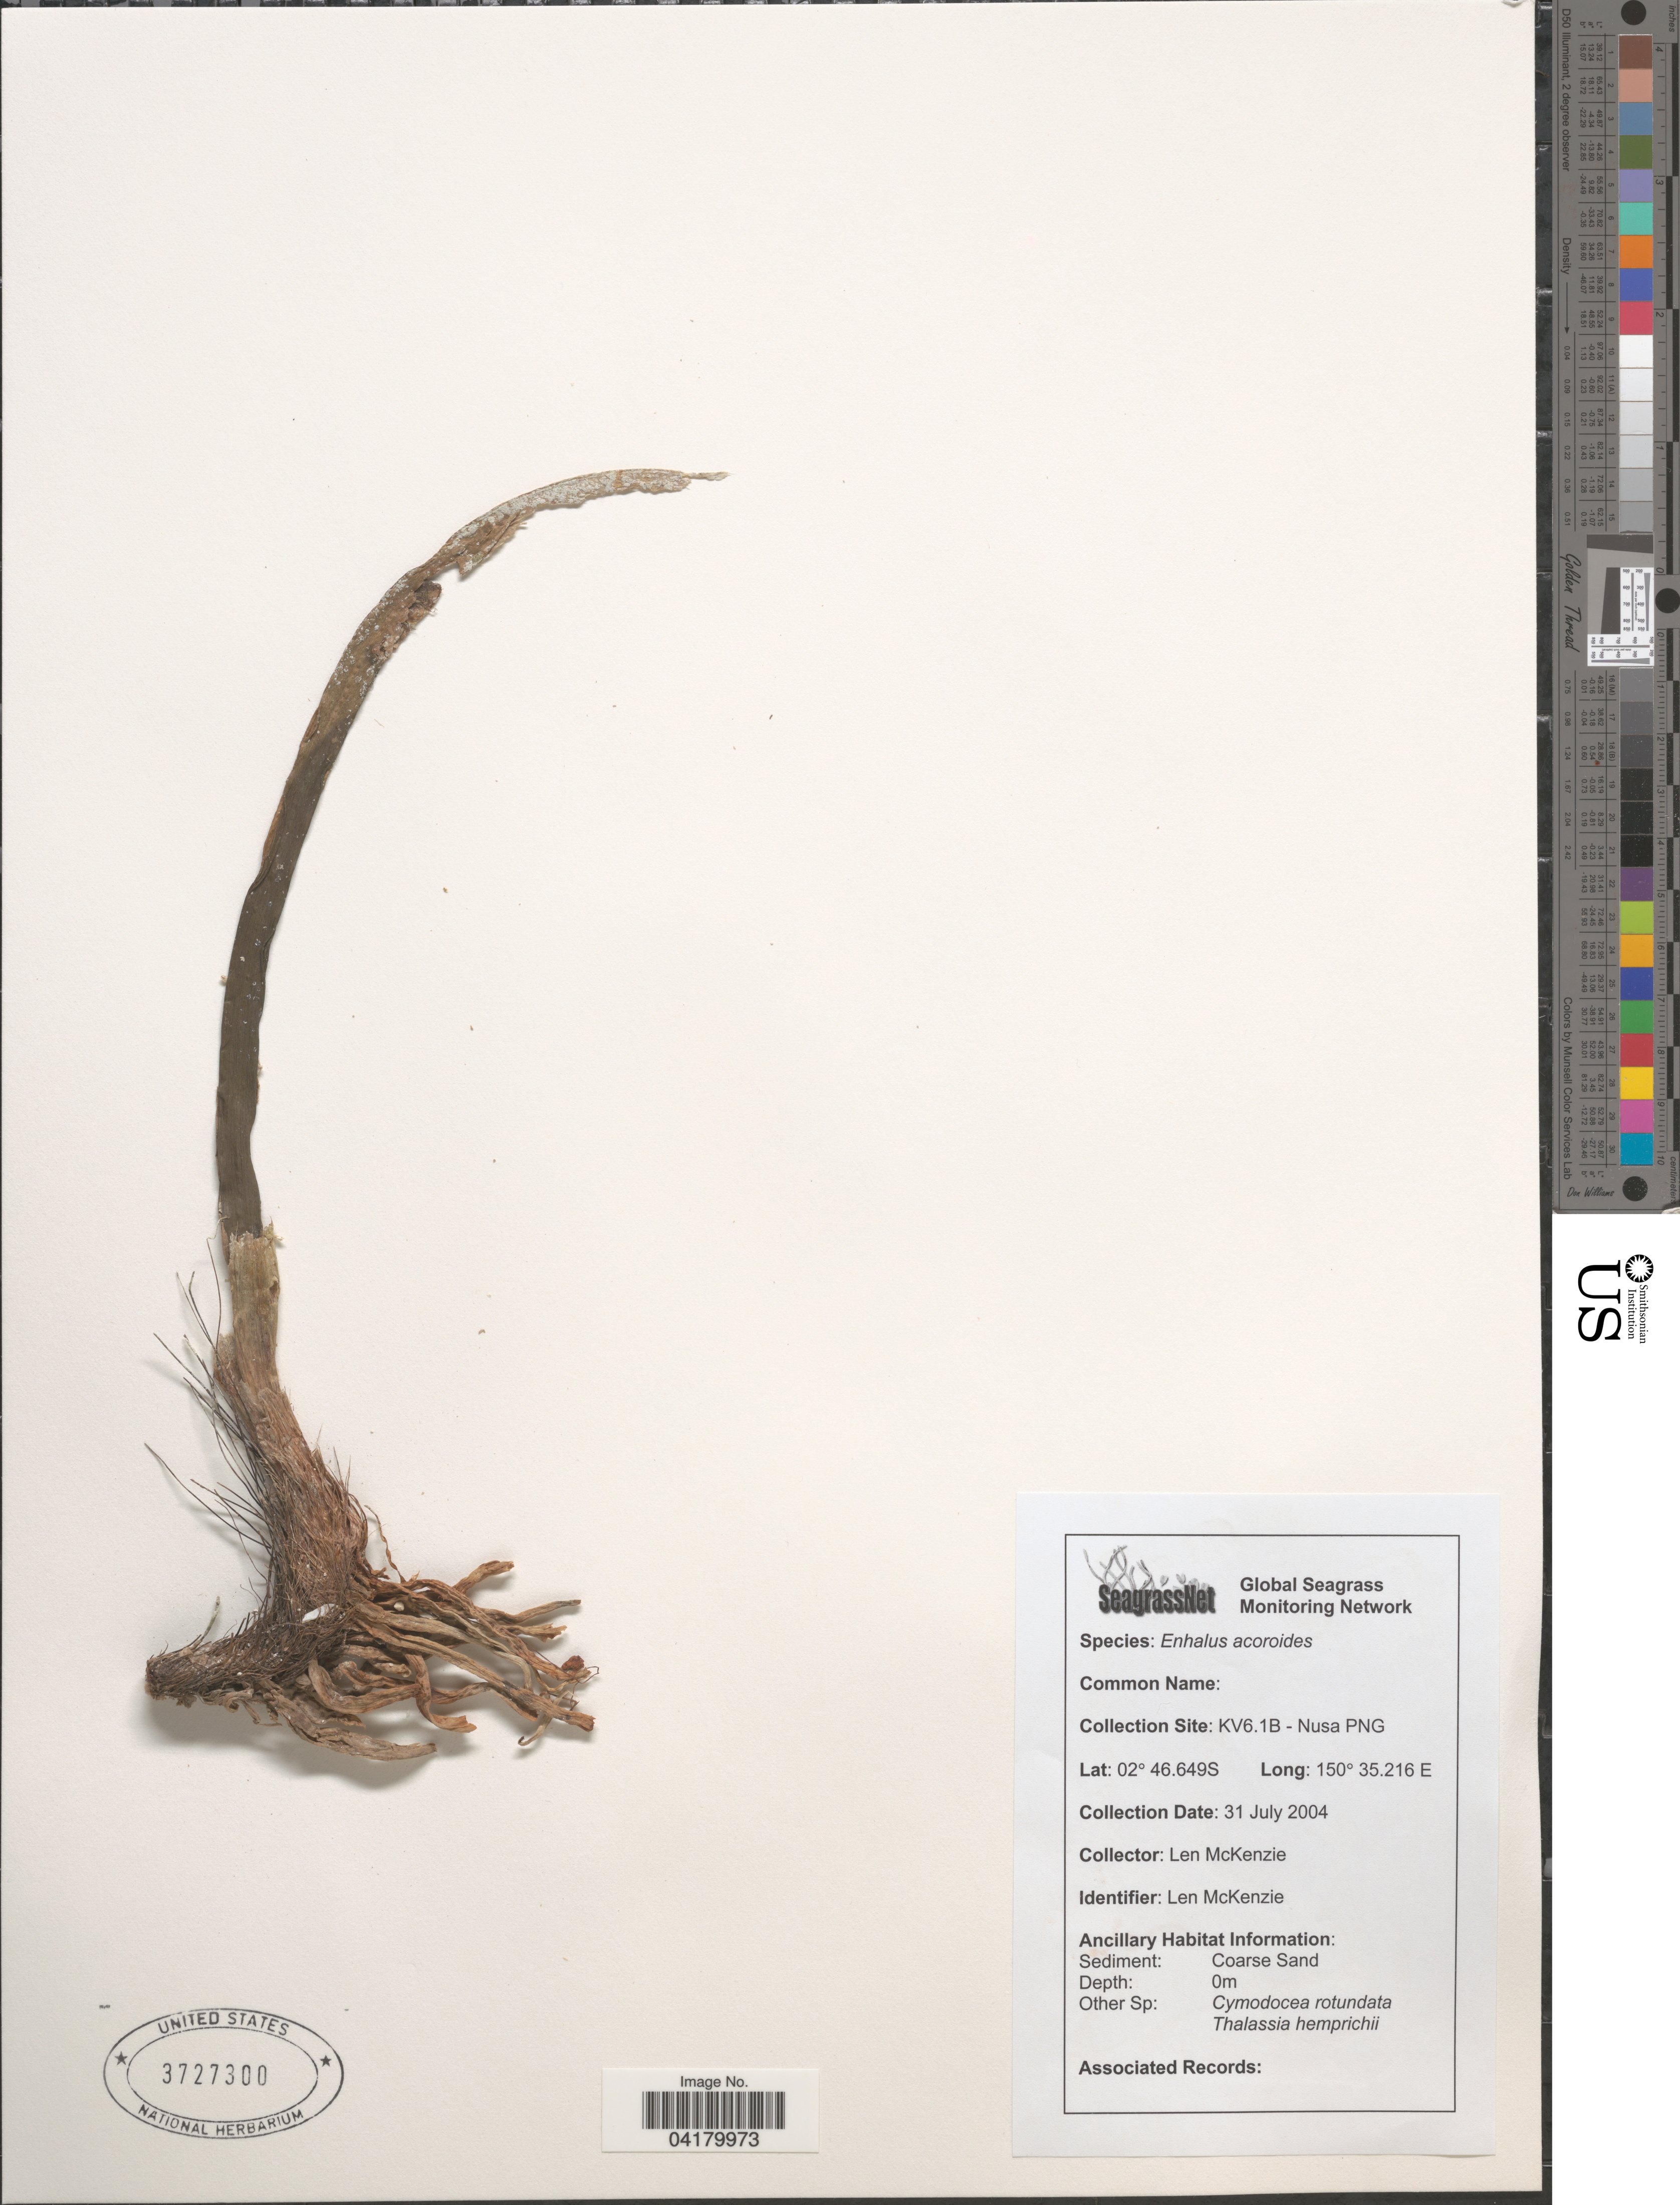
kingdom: Plantae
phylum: Tracheophyta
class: Liliopsida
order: Alismatales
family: Hydrocharitaceae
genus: Enhalus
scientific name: Enhalus acoroides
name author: (L. f.) Royle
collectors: L. McKenzie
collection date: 2004-07-31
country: Papua New Guinea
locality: Collection Site: KV6.1B - Nusa PNG.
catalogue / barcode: US 3727300